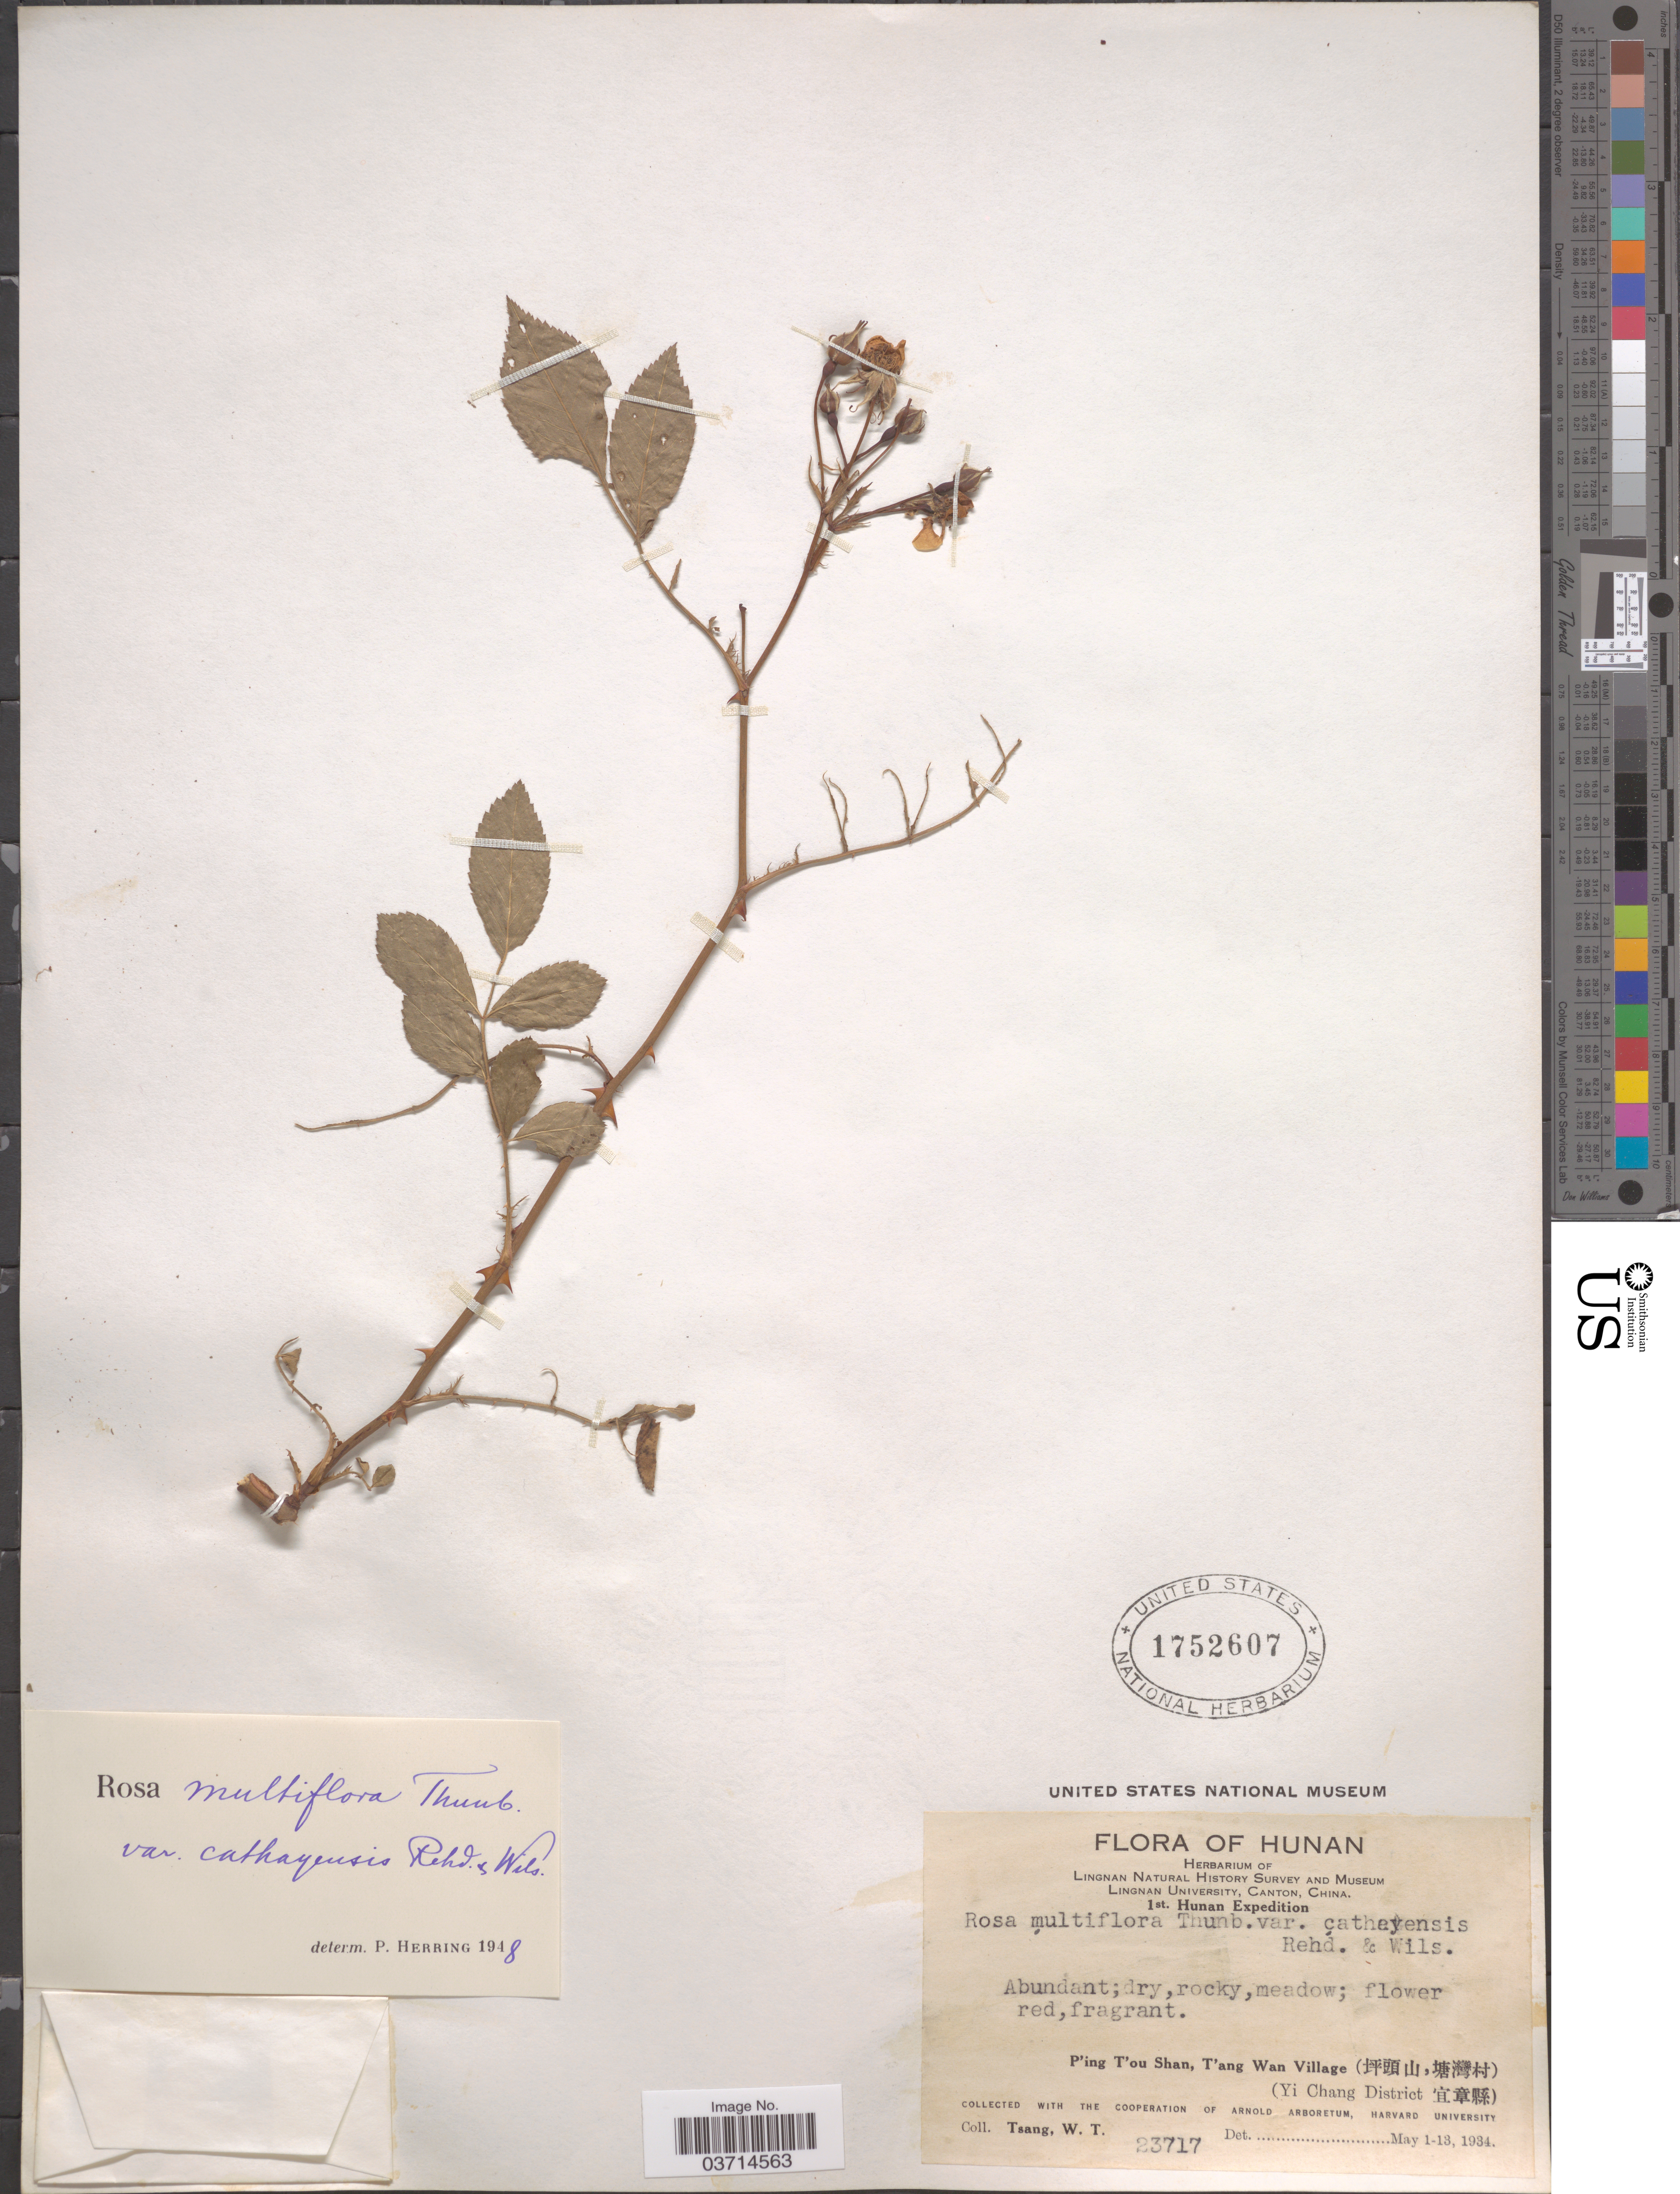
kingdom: Plantae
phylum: Tracheophyta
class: Magnoliopsida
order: Rosales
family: Rosaceae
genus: Rosa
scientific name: Rosa multiflora var. cathayensis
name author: Rehder & E.H. Wilson in Sarg.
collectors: W. T. Tsang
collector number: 23717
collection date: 1934-05-01/1934-05-13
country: China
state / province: Hunan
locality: P'ing T'ou Shan, T'ang Wan Village (X) (Yi Chang District X).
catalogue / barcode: US 1752607